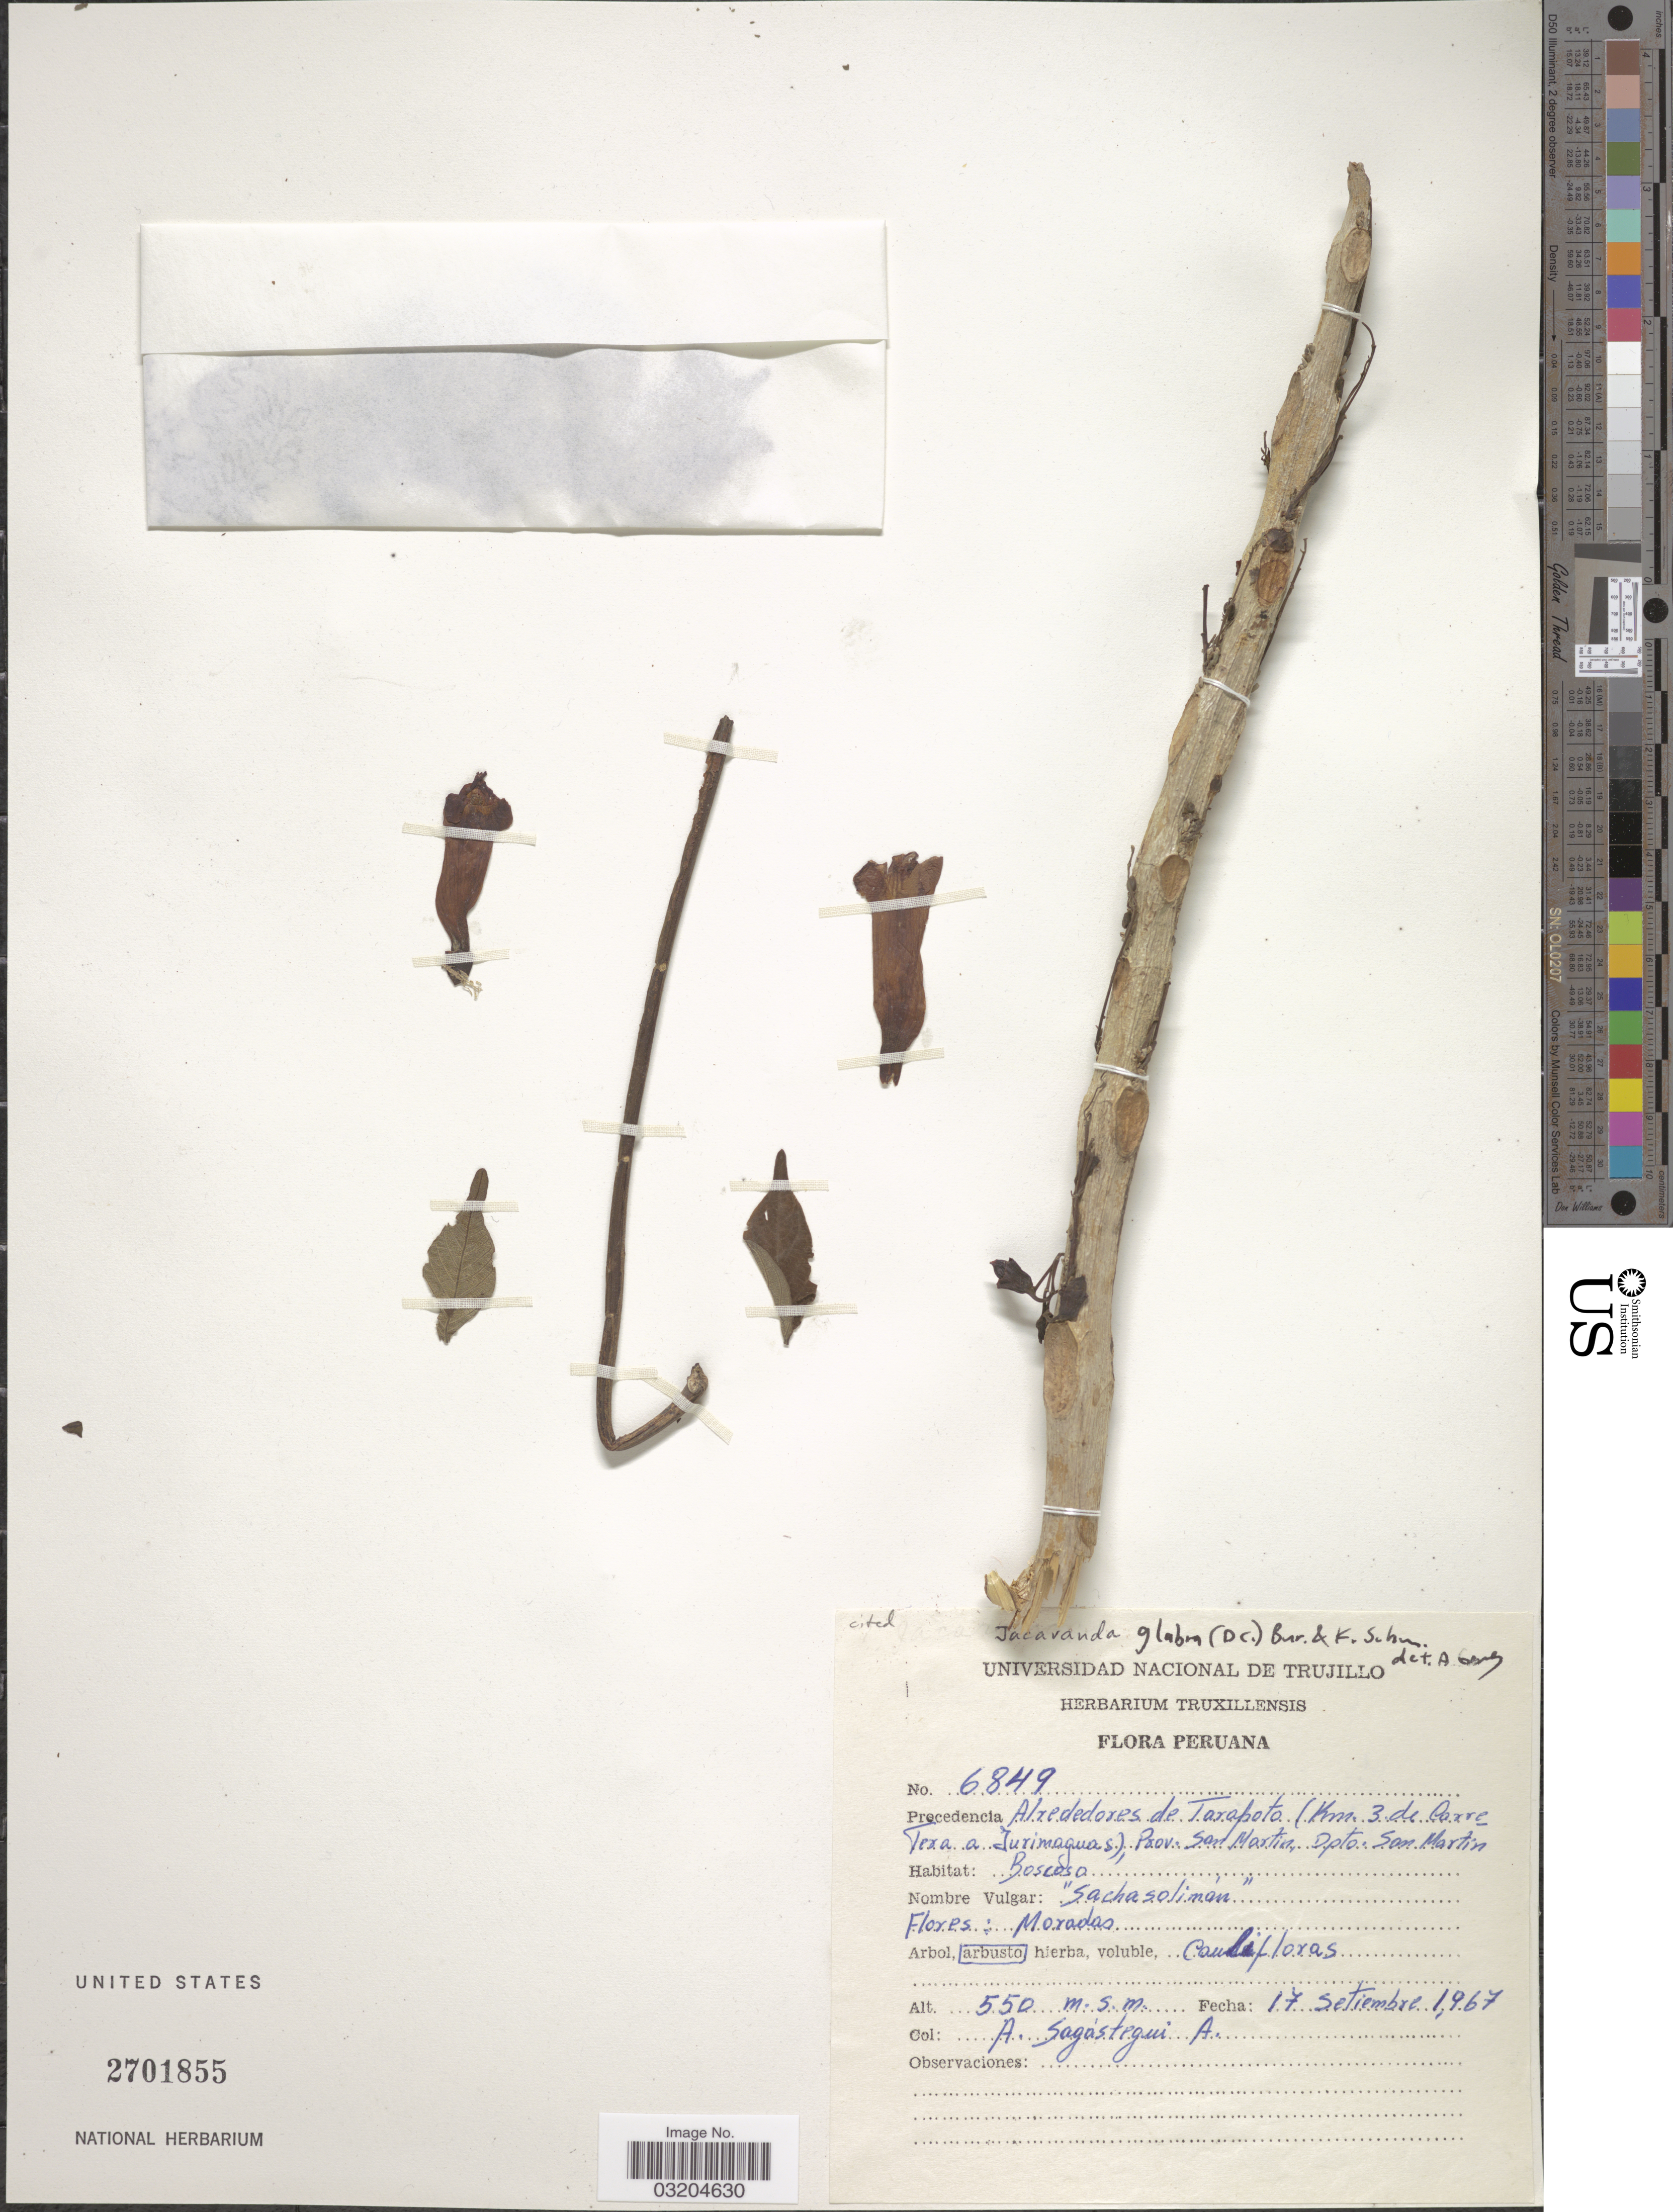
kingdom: Plantae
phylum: Tracheophyta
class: Magnoliopsida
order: Lamiales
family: Bignoniaceae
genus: Jacaranda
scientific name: Jacaranda glabra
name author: (DC.) Bureau & K. Schum.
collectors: A. Sagástegui A.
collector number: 6849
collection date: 1967-09-17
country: Peru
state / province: San Martín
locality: Alrededores de Tarapoto (Km. 3 de Carretera a Yurimaguas), Prov. San Martín, Dpto. San Martín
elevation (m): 550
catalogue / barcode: US 2701855